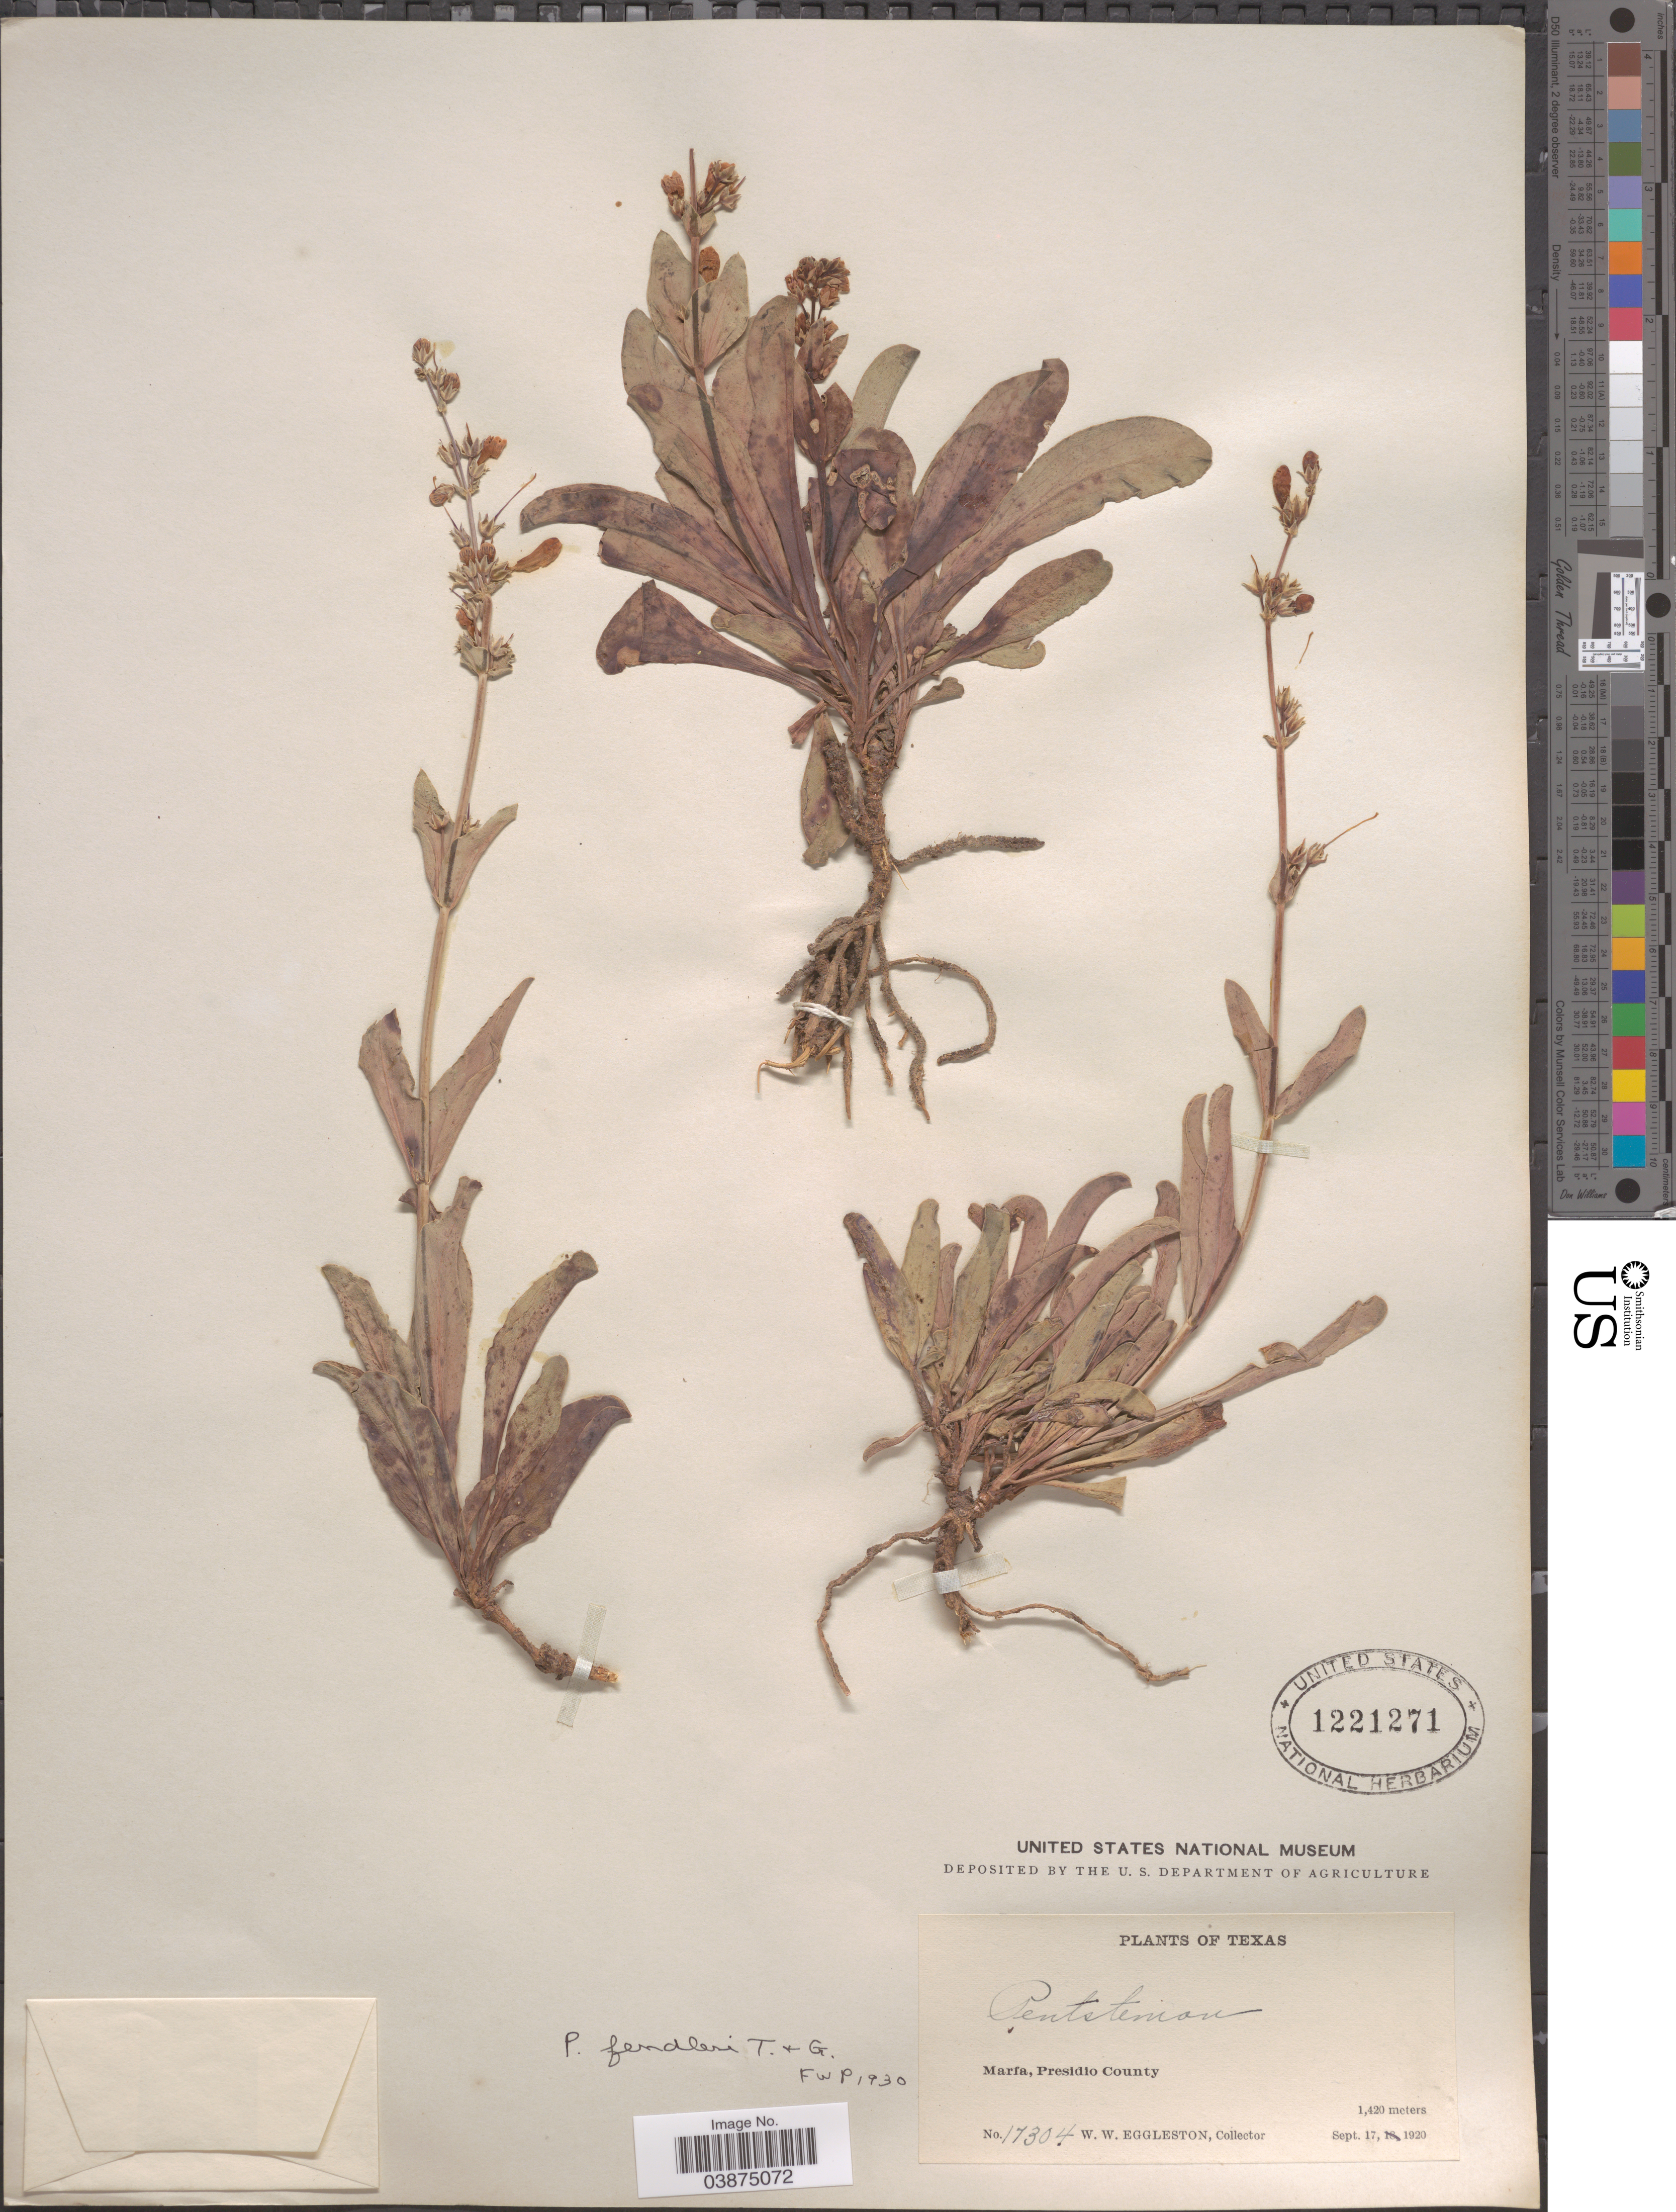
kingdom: Plantae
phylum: Tracheophyta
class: Magnoliopsida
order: Lamiales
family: Plantaginaceae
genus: Penstemon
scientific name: Penstemon fendleri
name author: Torr. & A. Gray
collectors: W. W. Eggleston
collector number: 17304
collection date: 1920-09-17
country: United States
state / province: Texas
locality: Marfa, Presidio County.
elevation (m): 1420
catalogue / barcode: US 1221271